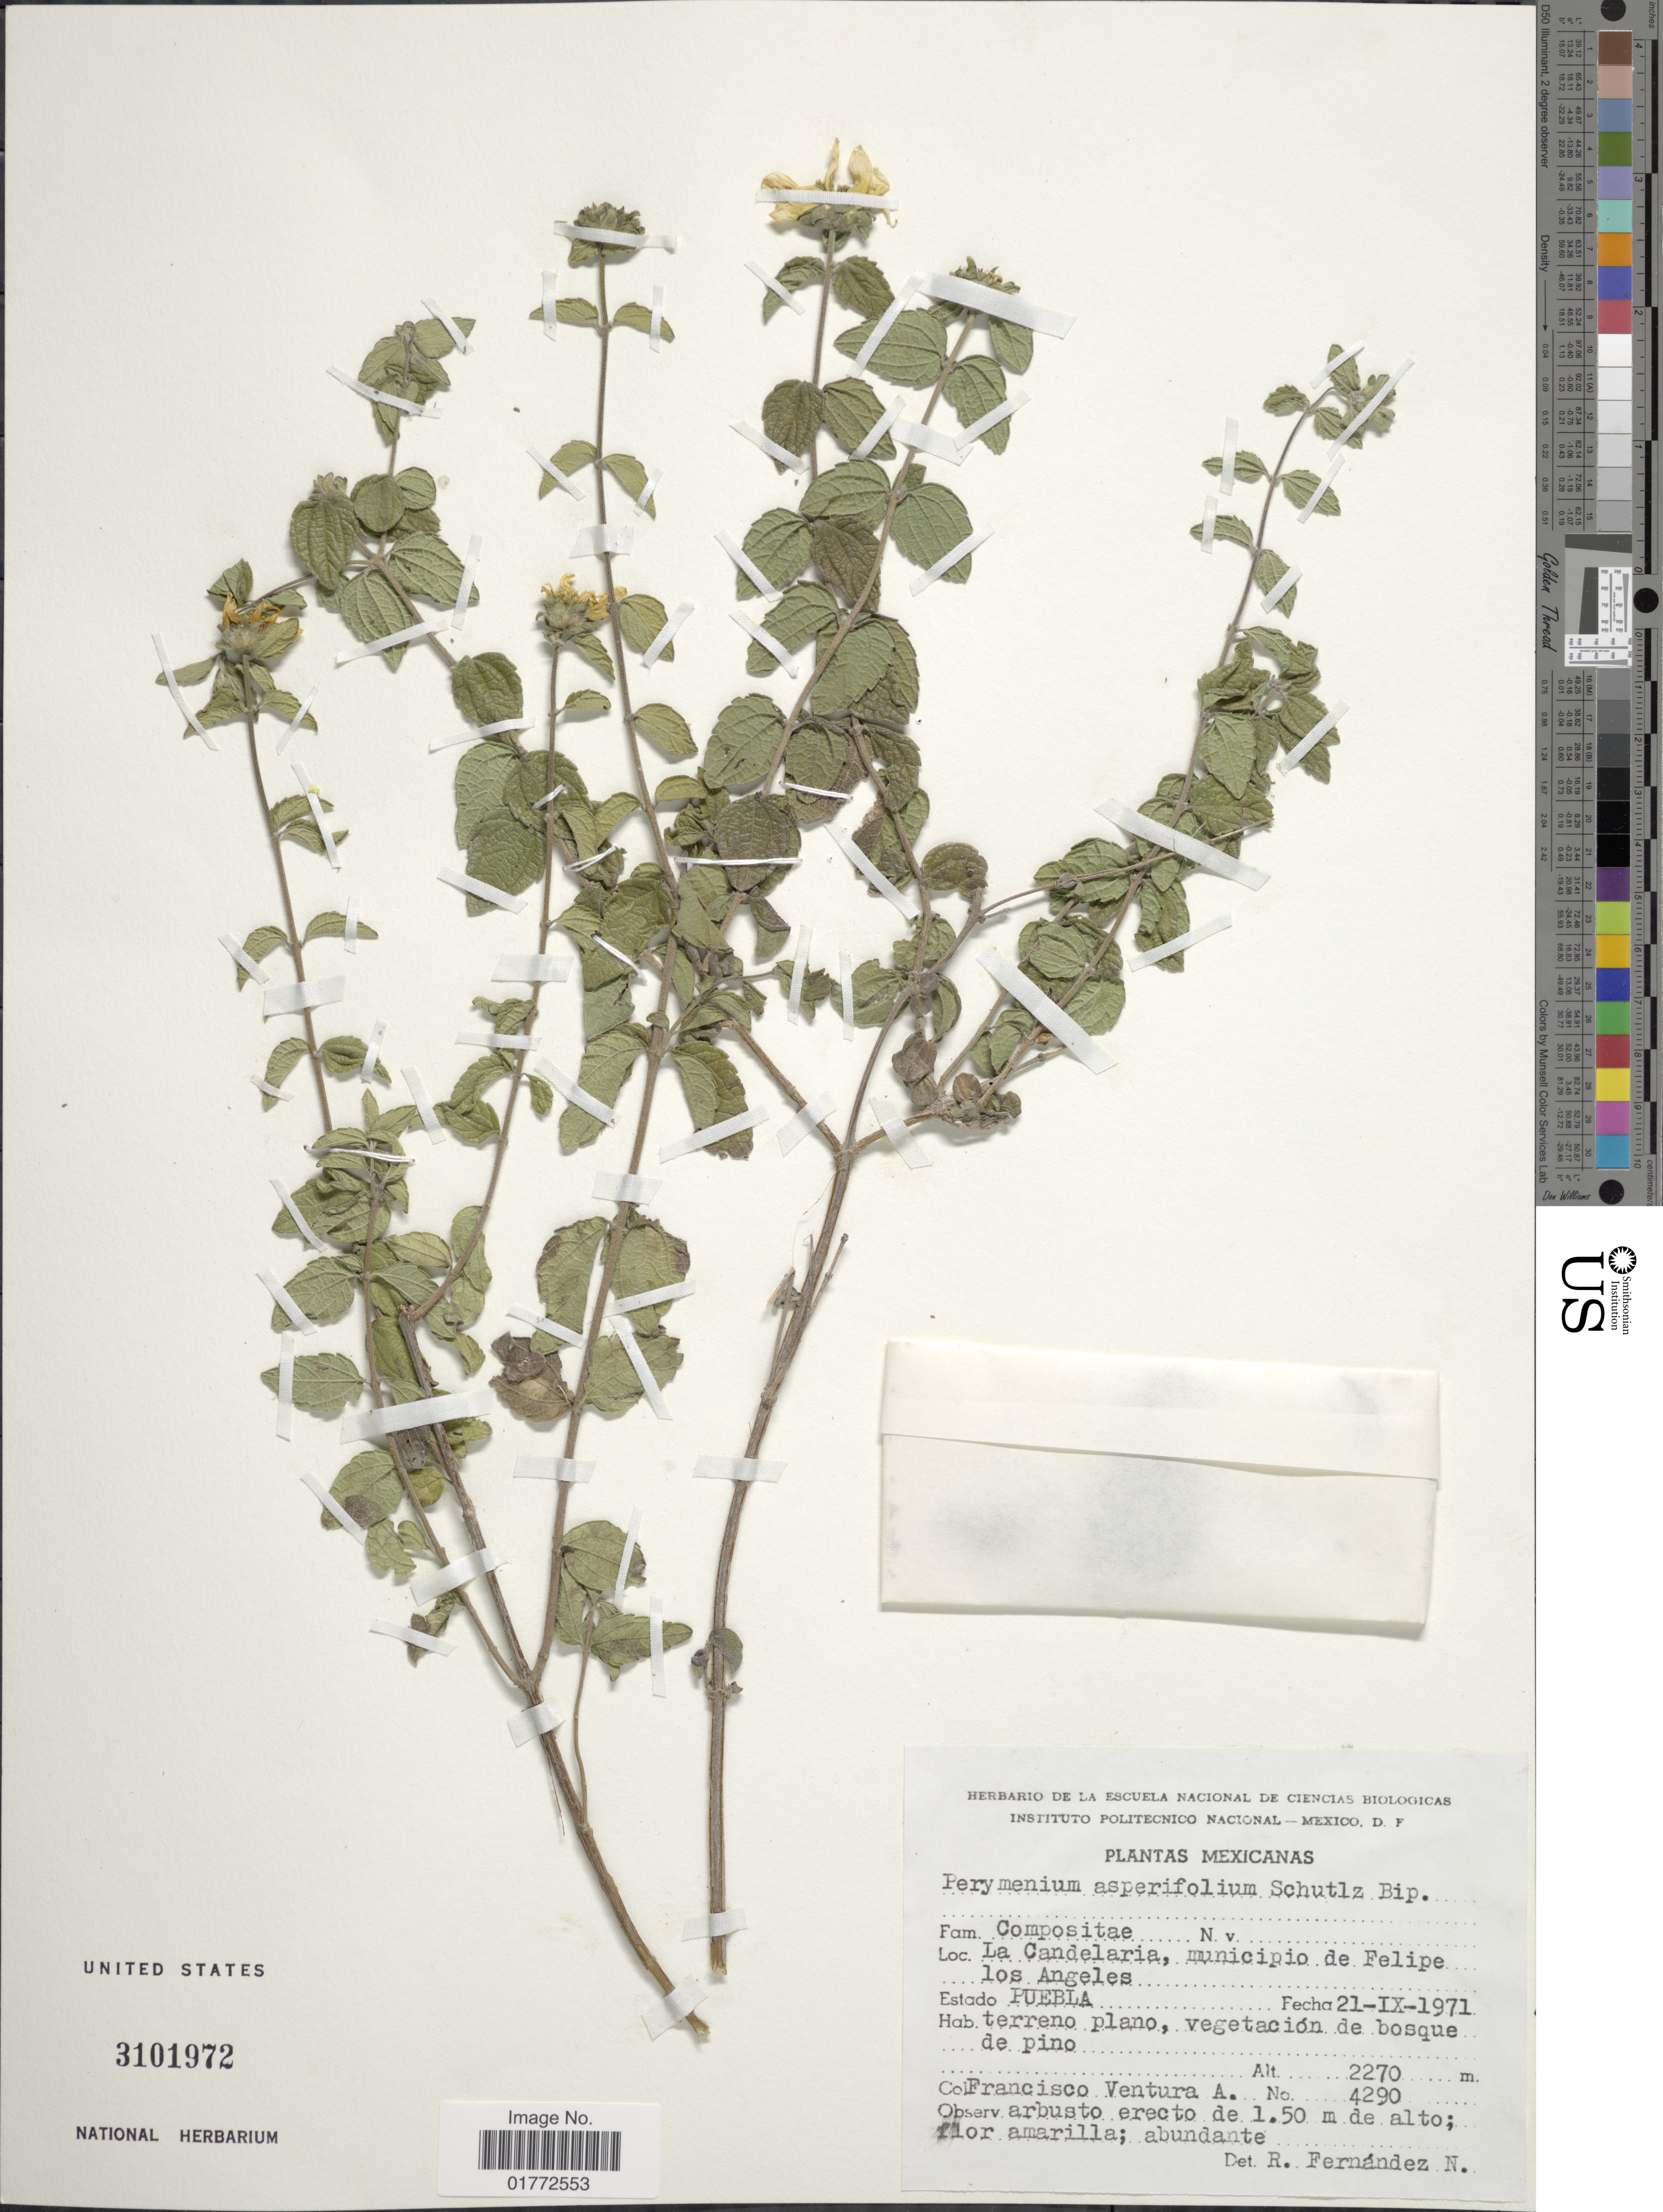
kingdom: Plantae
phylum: Tracheophyta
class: Magnoliopsida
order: Asterales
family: Asteraceae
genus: Perymenium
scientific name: Perymenium asperifolium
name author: Sch. Bip. ex Klatt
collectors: F. Ventura A.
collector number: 4290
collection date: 1971-09-21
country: Mexico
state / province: Puebla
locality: La Candelaria, municipio de Felipe Los Angeles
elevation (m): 2270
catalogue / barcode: US 3101972